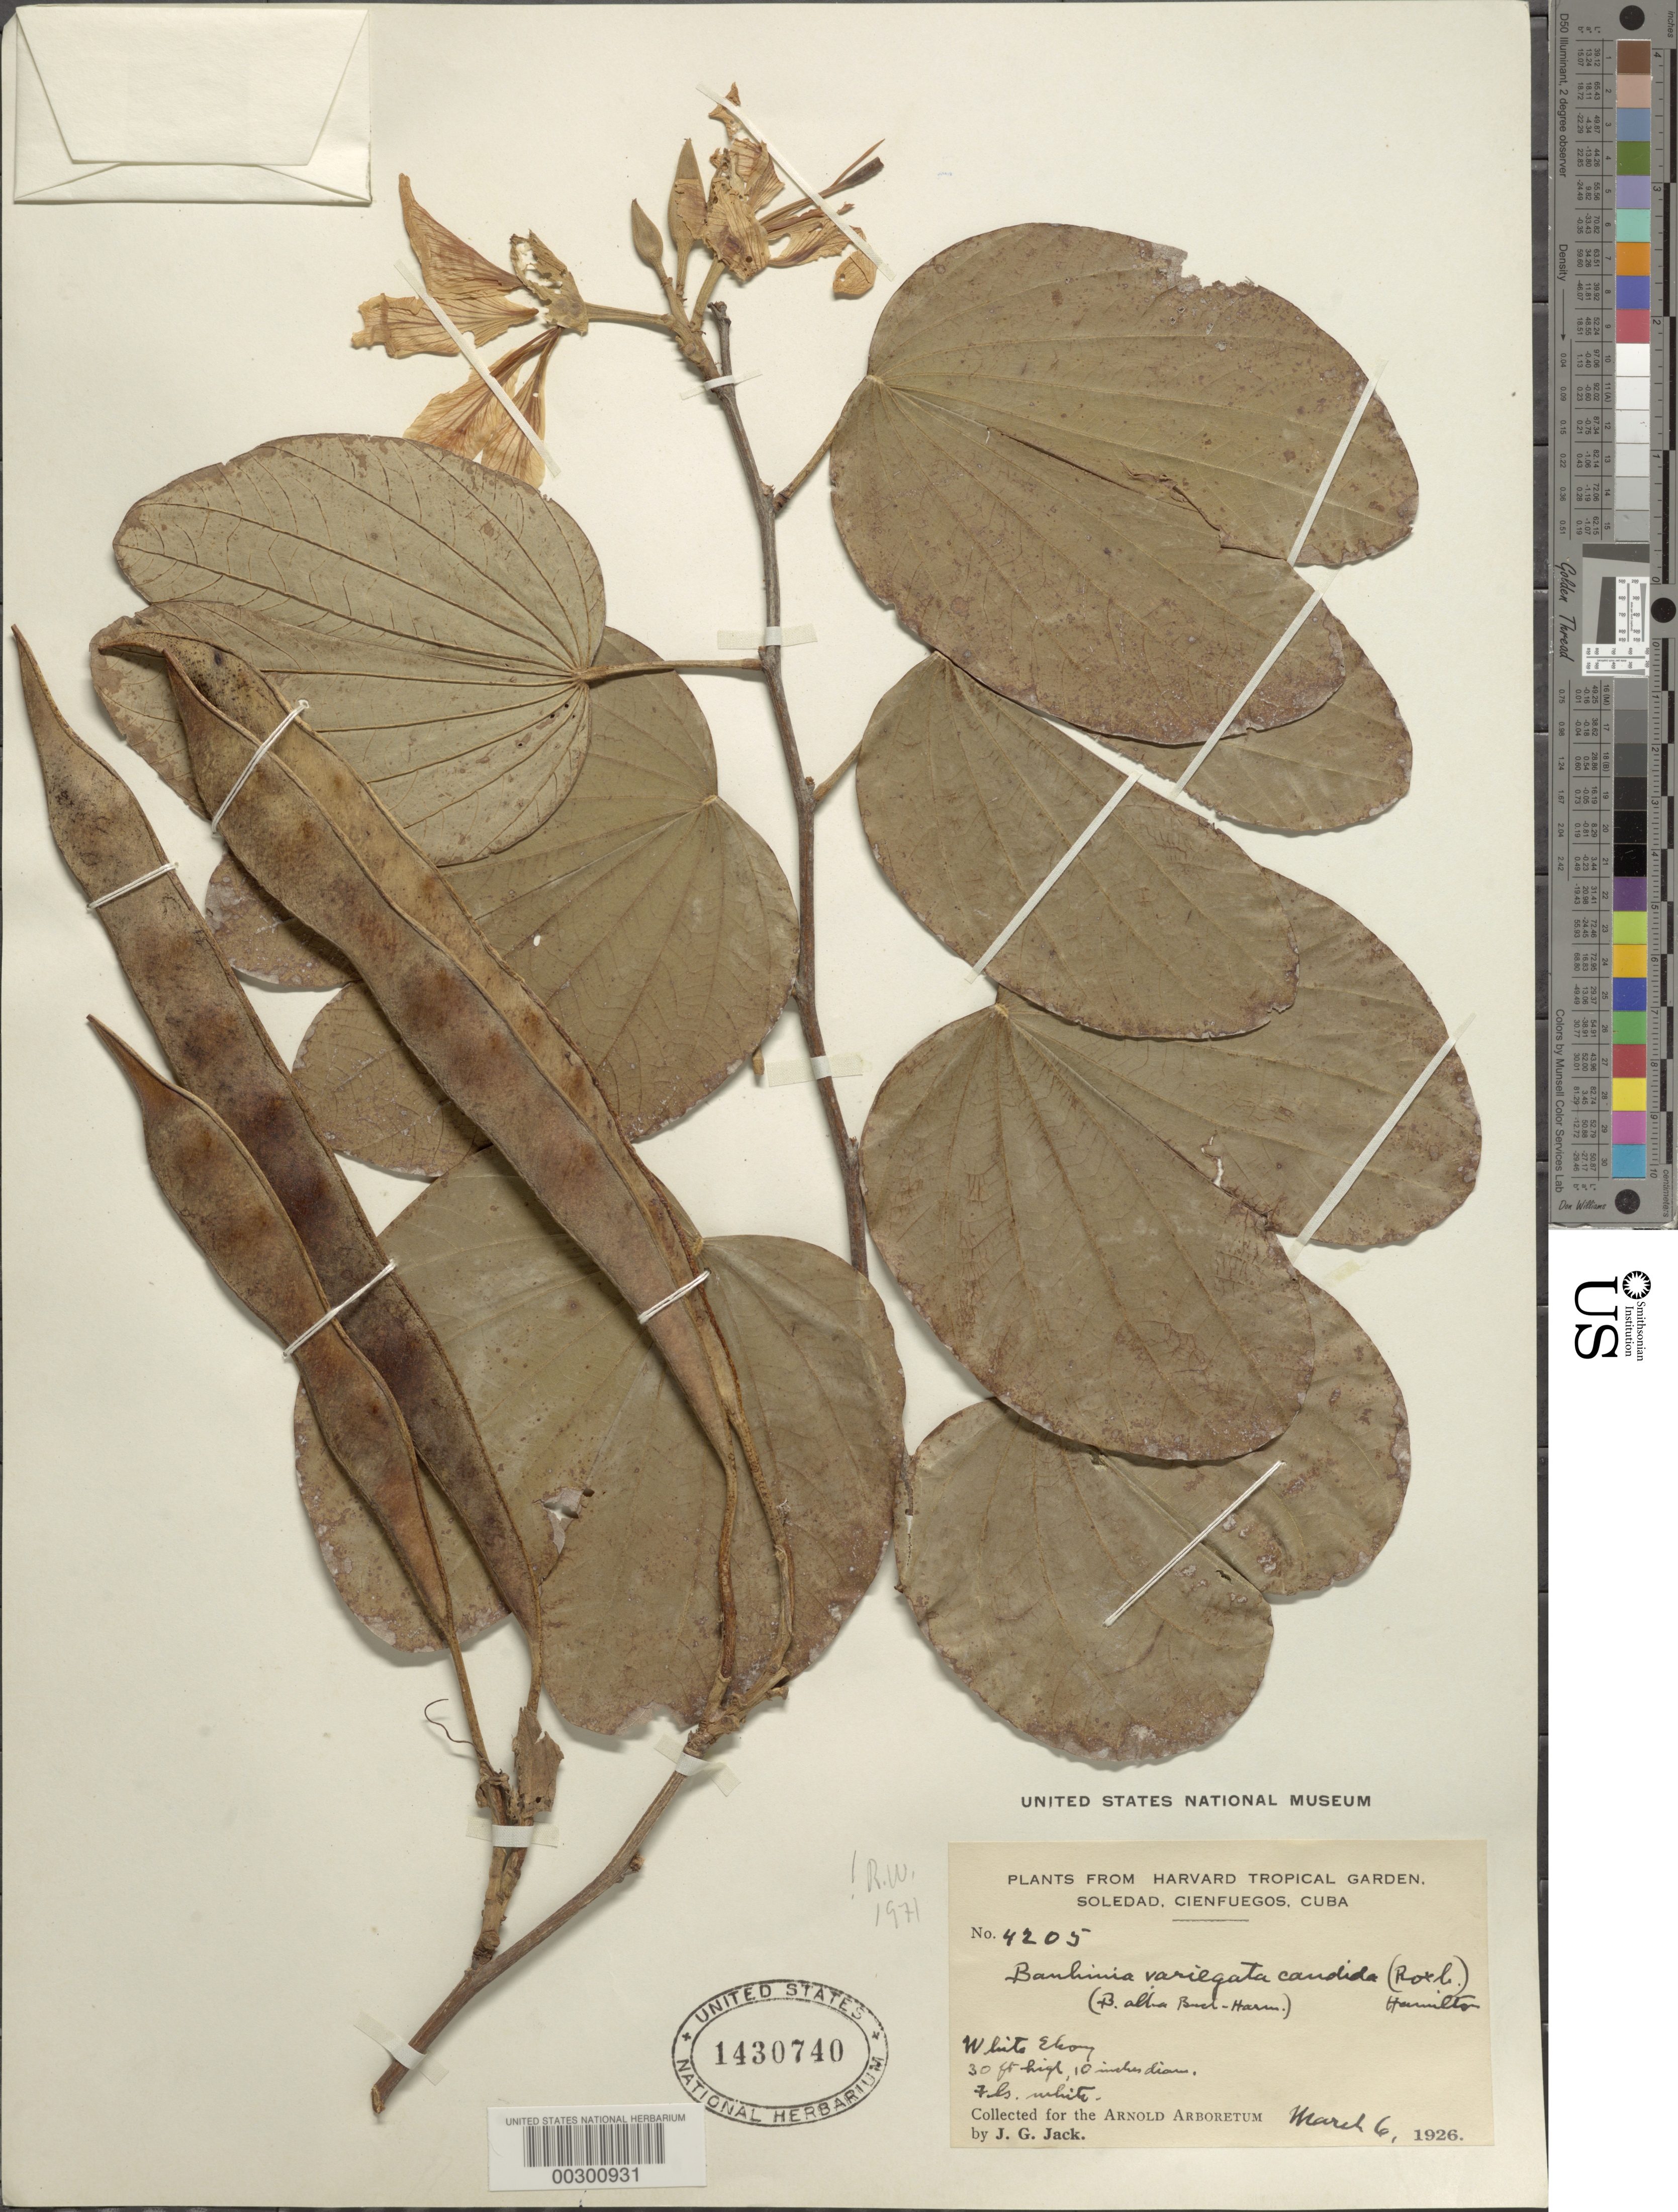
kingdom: Plantae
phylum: Tracheophyta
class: Magnoliopsida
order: Fabales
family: Fabaceae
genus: Bauhinia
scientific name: Bauhinia variegata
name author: L.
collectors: J. G. Jack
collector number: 4205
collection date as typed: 06 Mar 1926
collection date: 1926-03-06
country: Cuba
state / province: Las Villas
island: Greater Antilles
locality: Harvard tropical garden, soledad, cienfuegos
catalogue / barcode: US 1430740